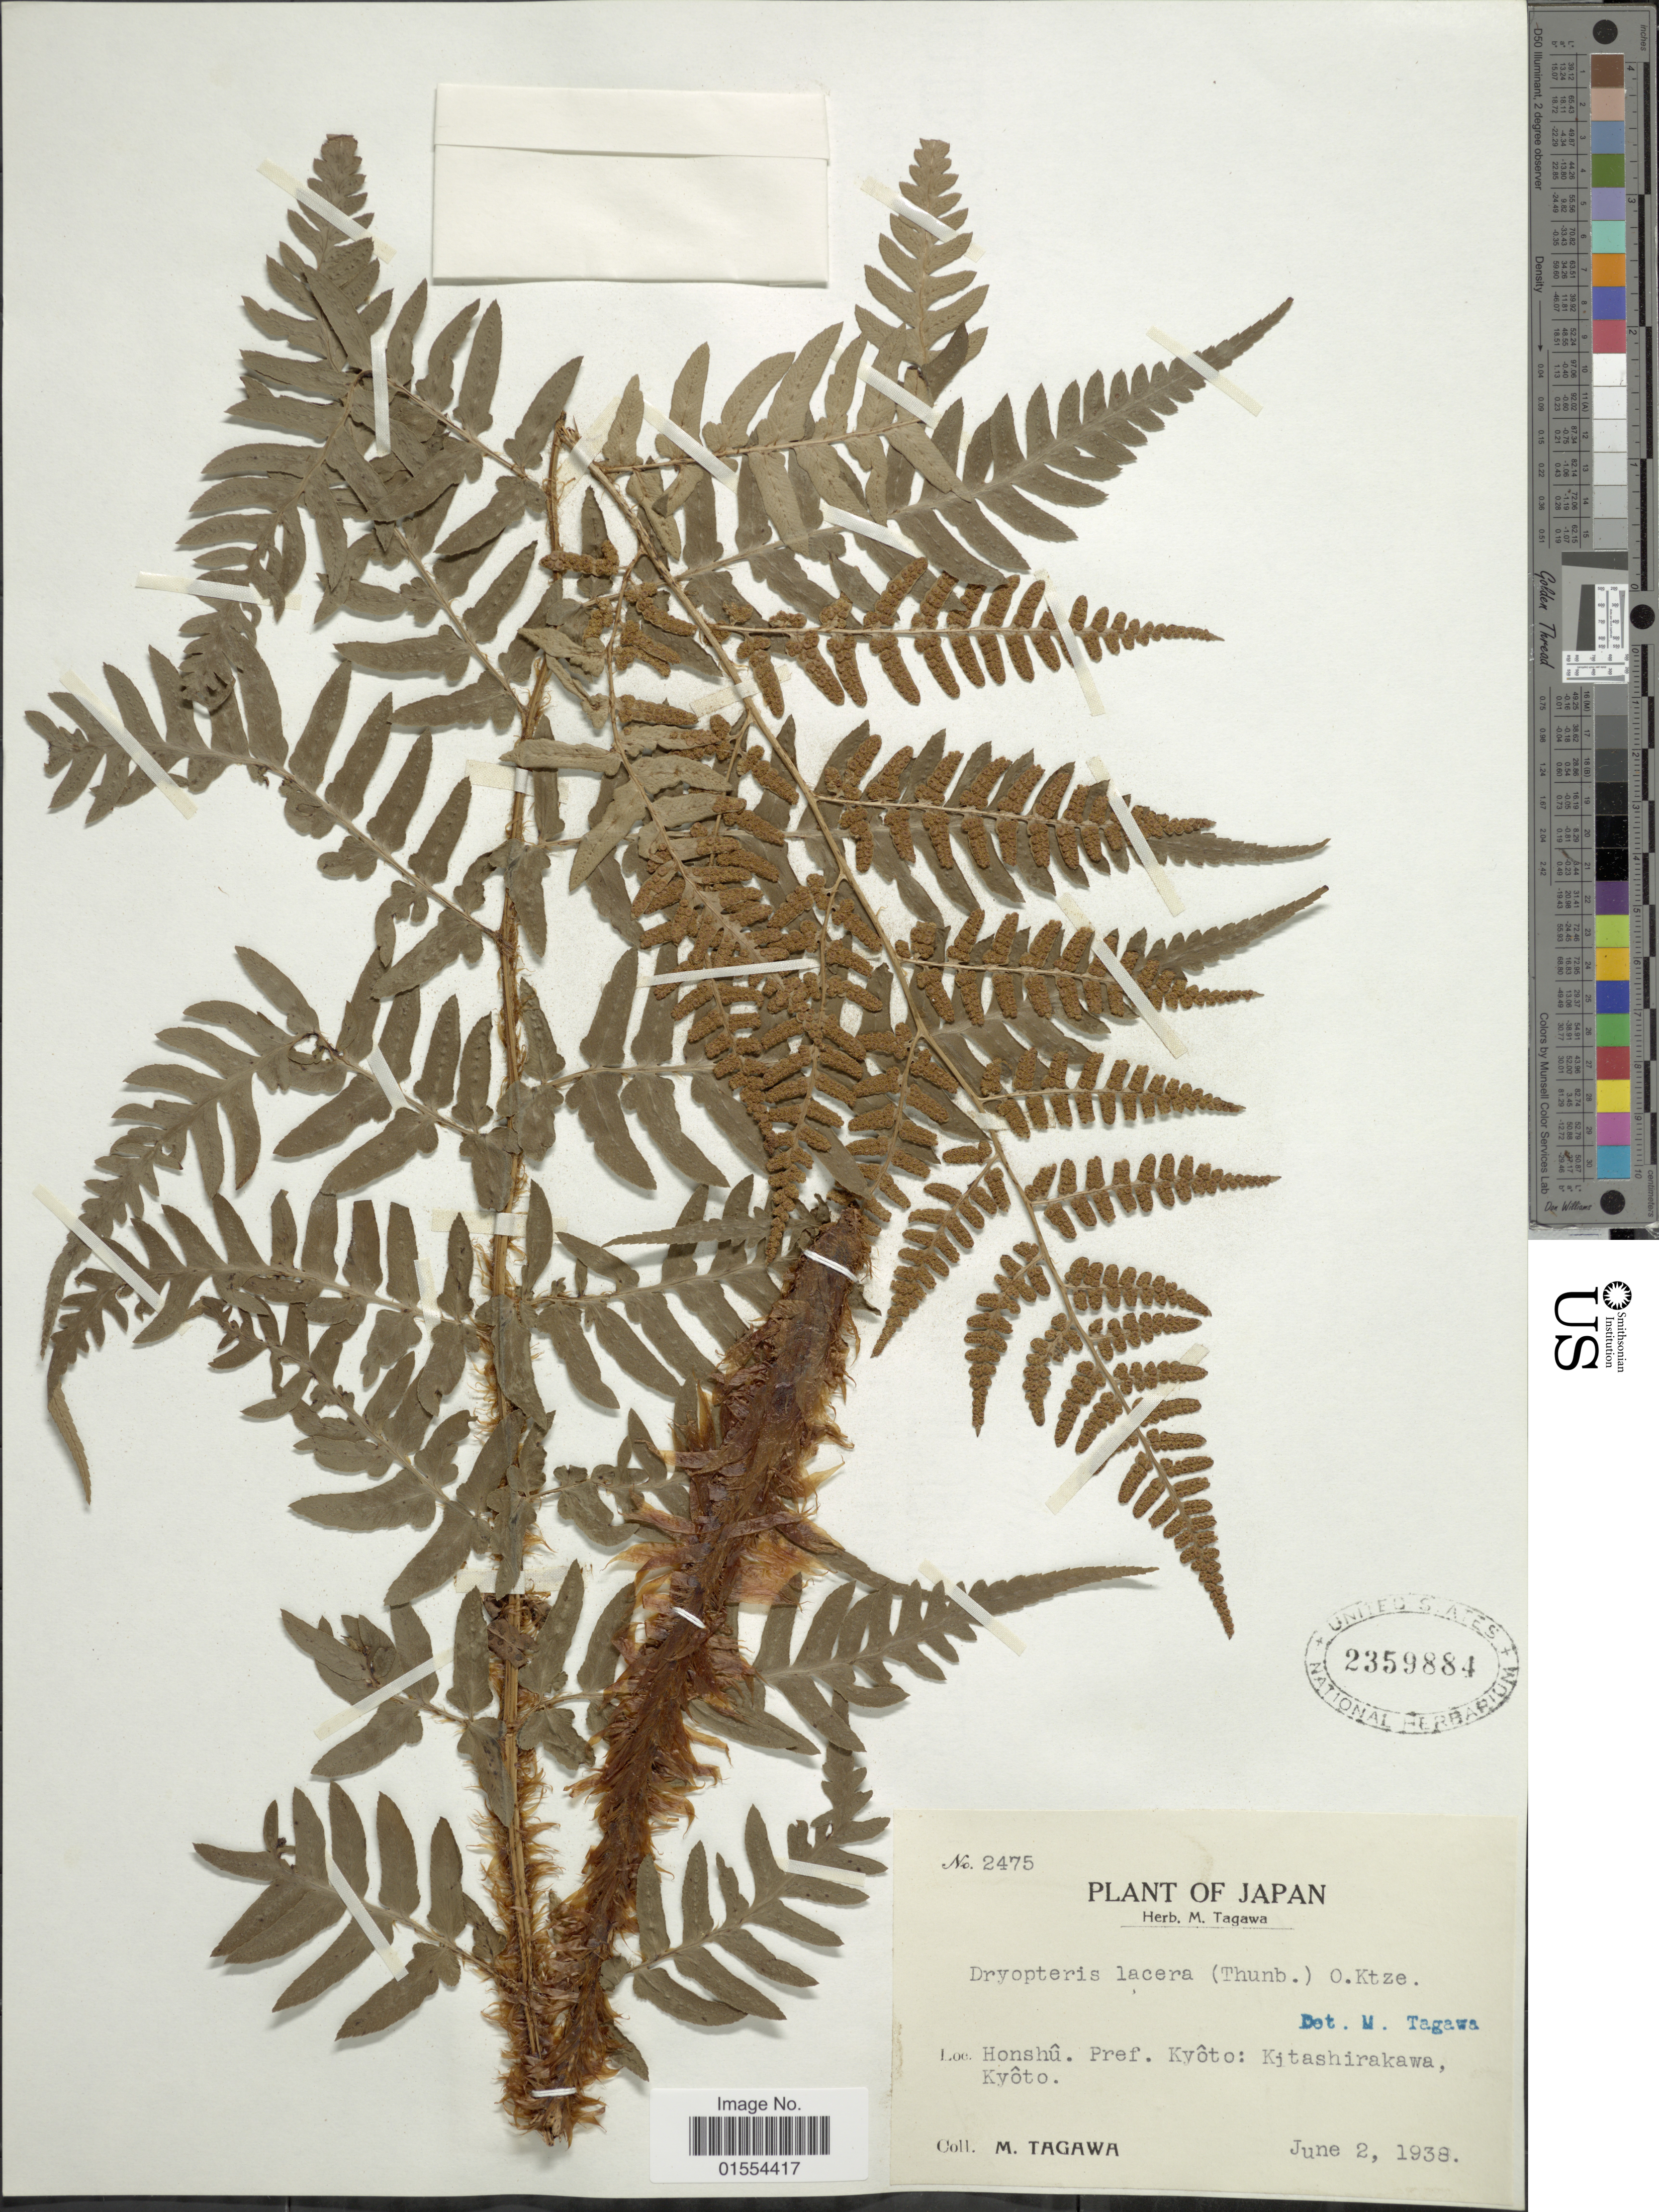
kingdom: Plantae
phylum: Tracheophyta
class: Polypodiopsida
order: Polypodiales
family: Dryopteridaceae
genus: Dryopteris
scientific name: Dryopteris lacera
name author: (Thunb.) Kuntze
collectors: M. Tagawa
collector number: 2475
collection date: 1938-06-02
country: Japan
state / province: Kyoto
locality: Japan, Honshu. Pref. Kyoto: Kjtashirakawa, Kyoto.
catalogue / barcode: US 2359884